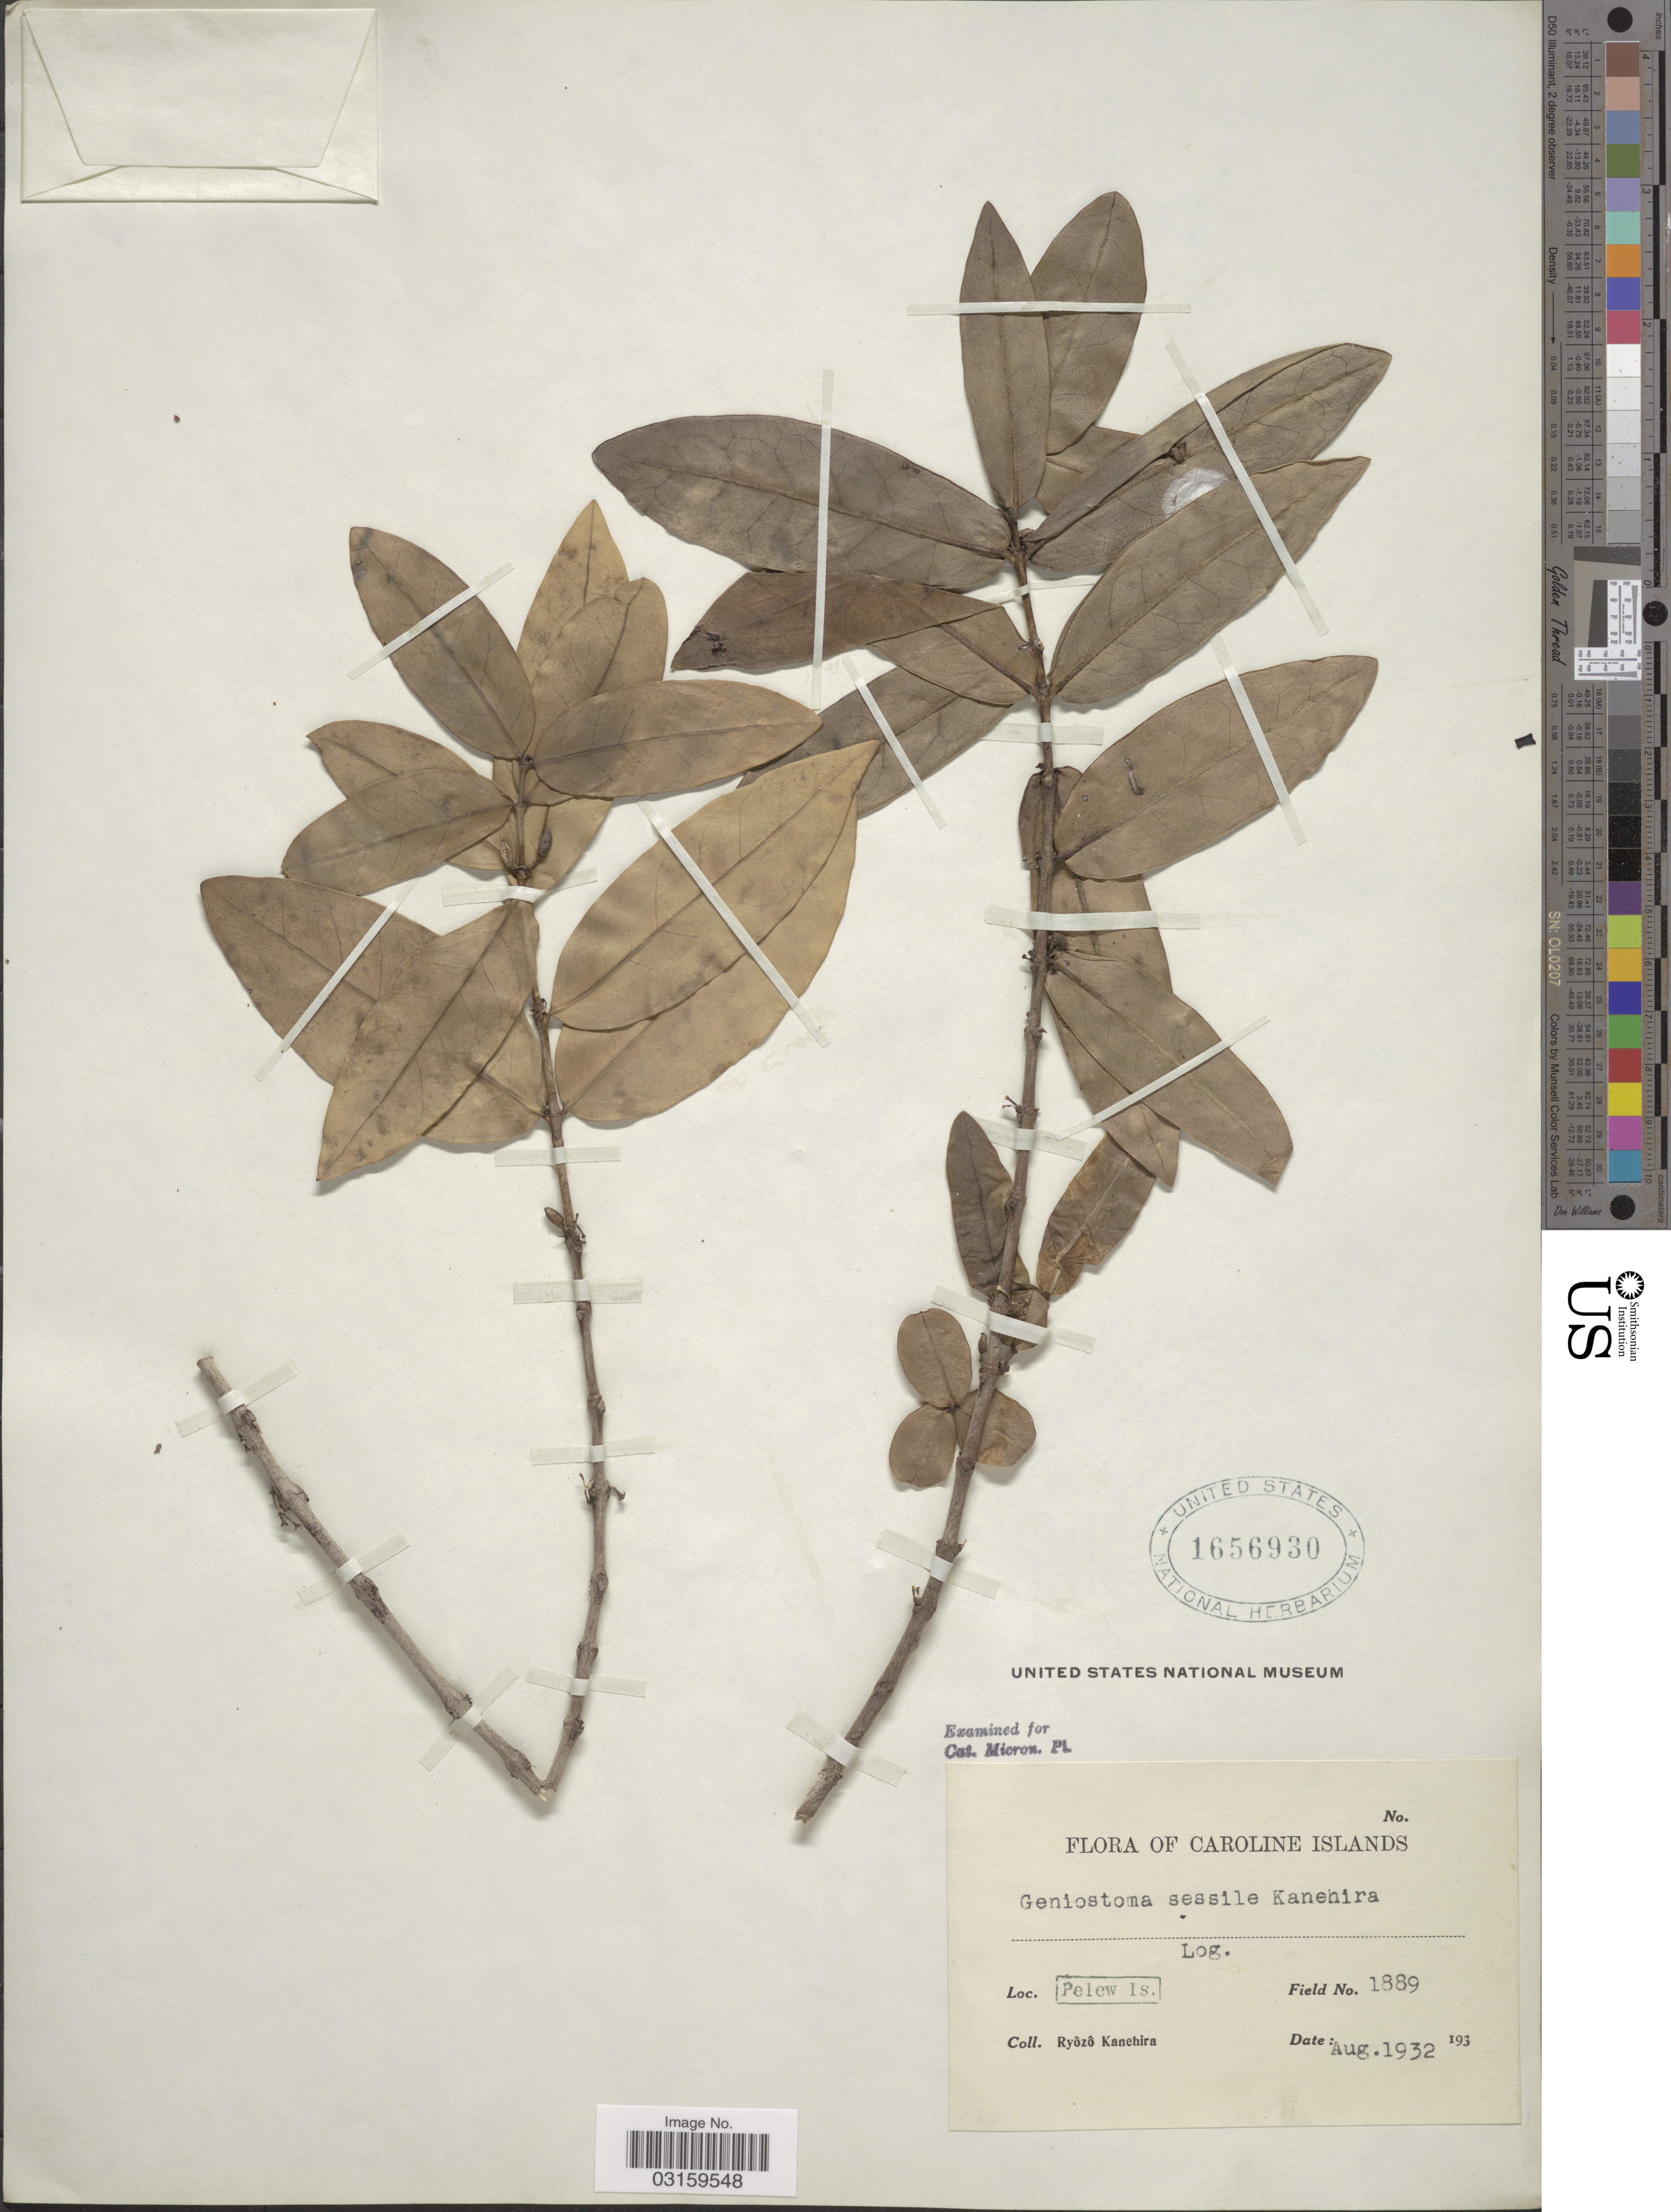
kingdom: Plantae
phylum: Tracheophyta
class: Magnoliopsida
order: Gentianales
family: Loganiaceae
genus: Geniostoma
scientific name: Geniostoma rupestre var. glaberrimum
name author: J.R. Forst. & G. Forst.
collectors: R. Kanehira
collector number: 1889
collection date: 1932-08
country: Palau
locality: Caroline Islands. Pelew Is.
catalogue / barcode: US 1656930